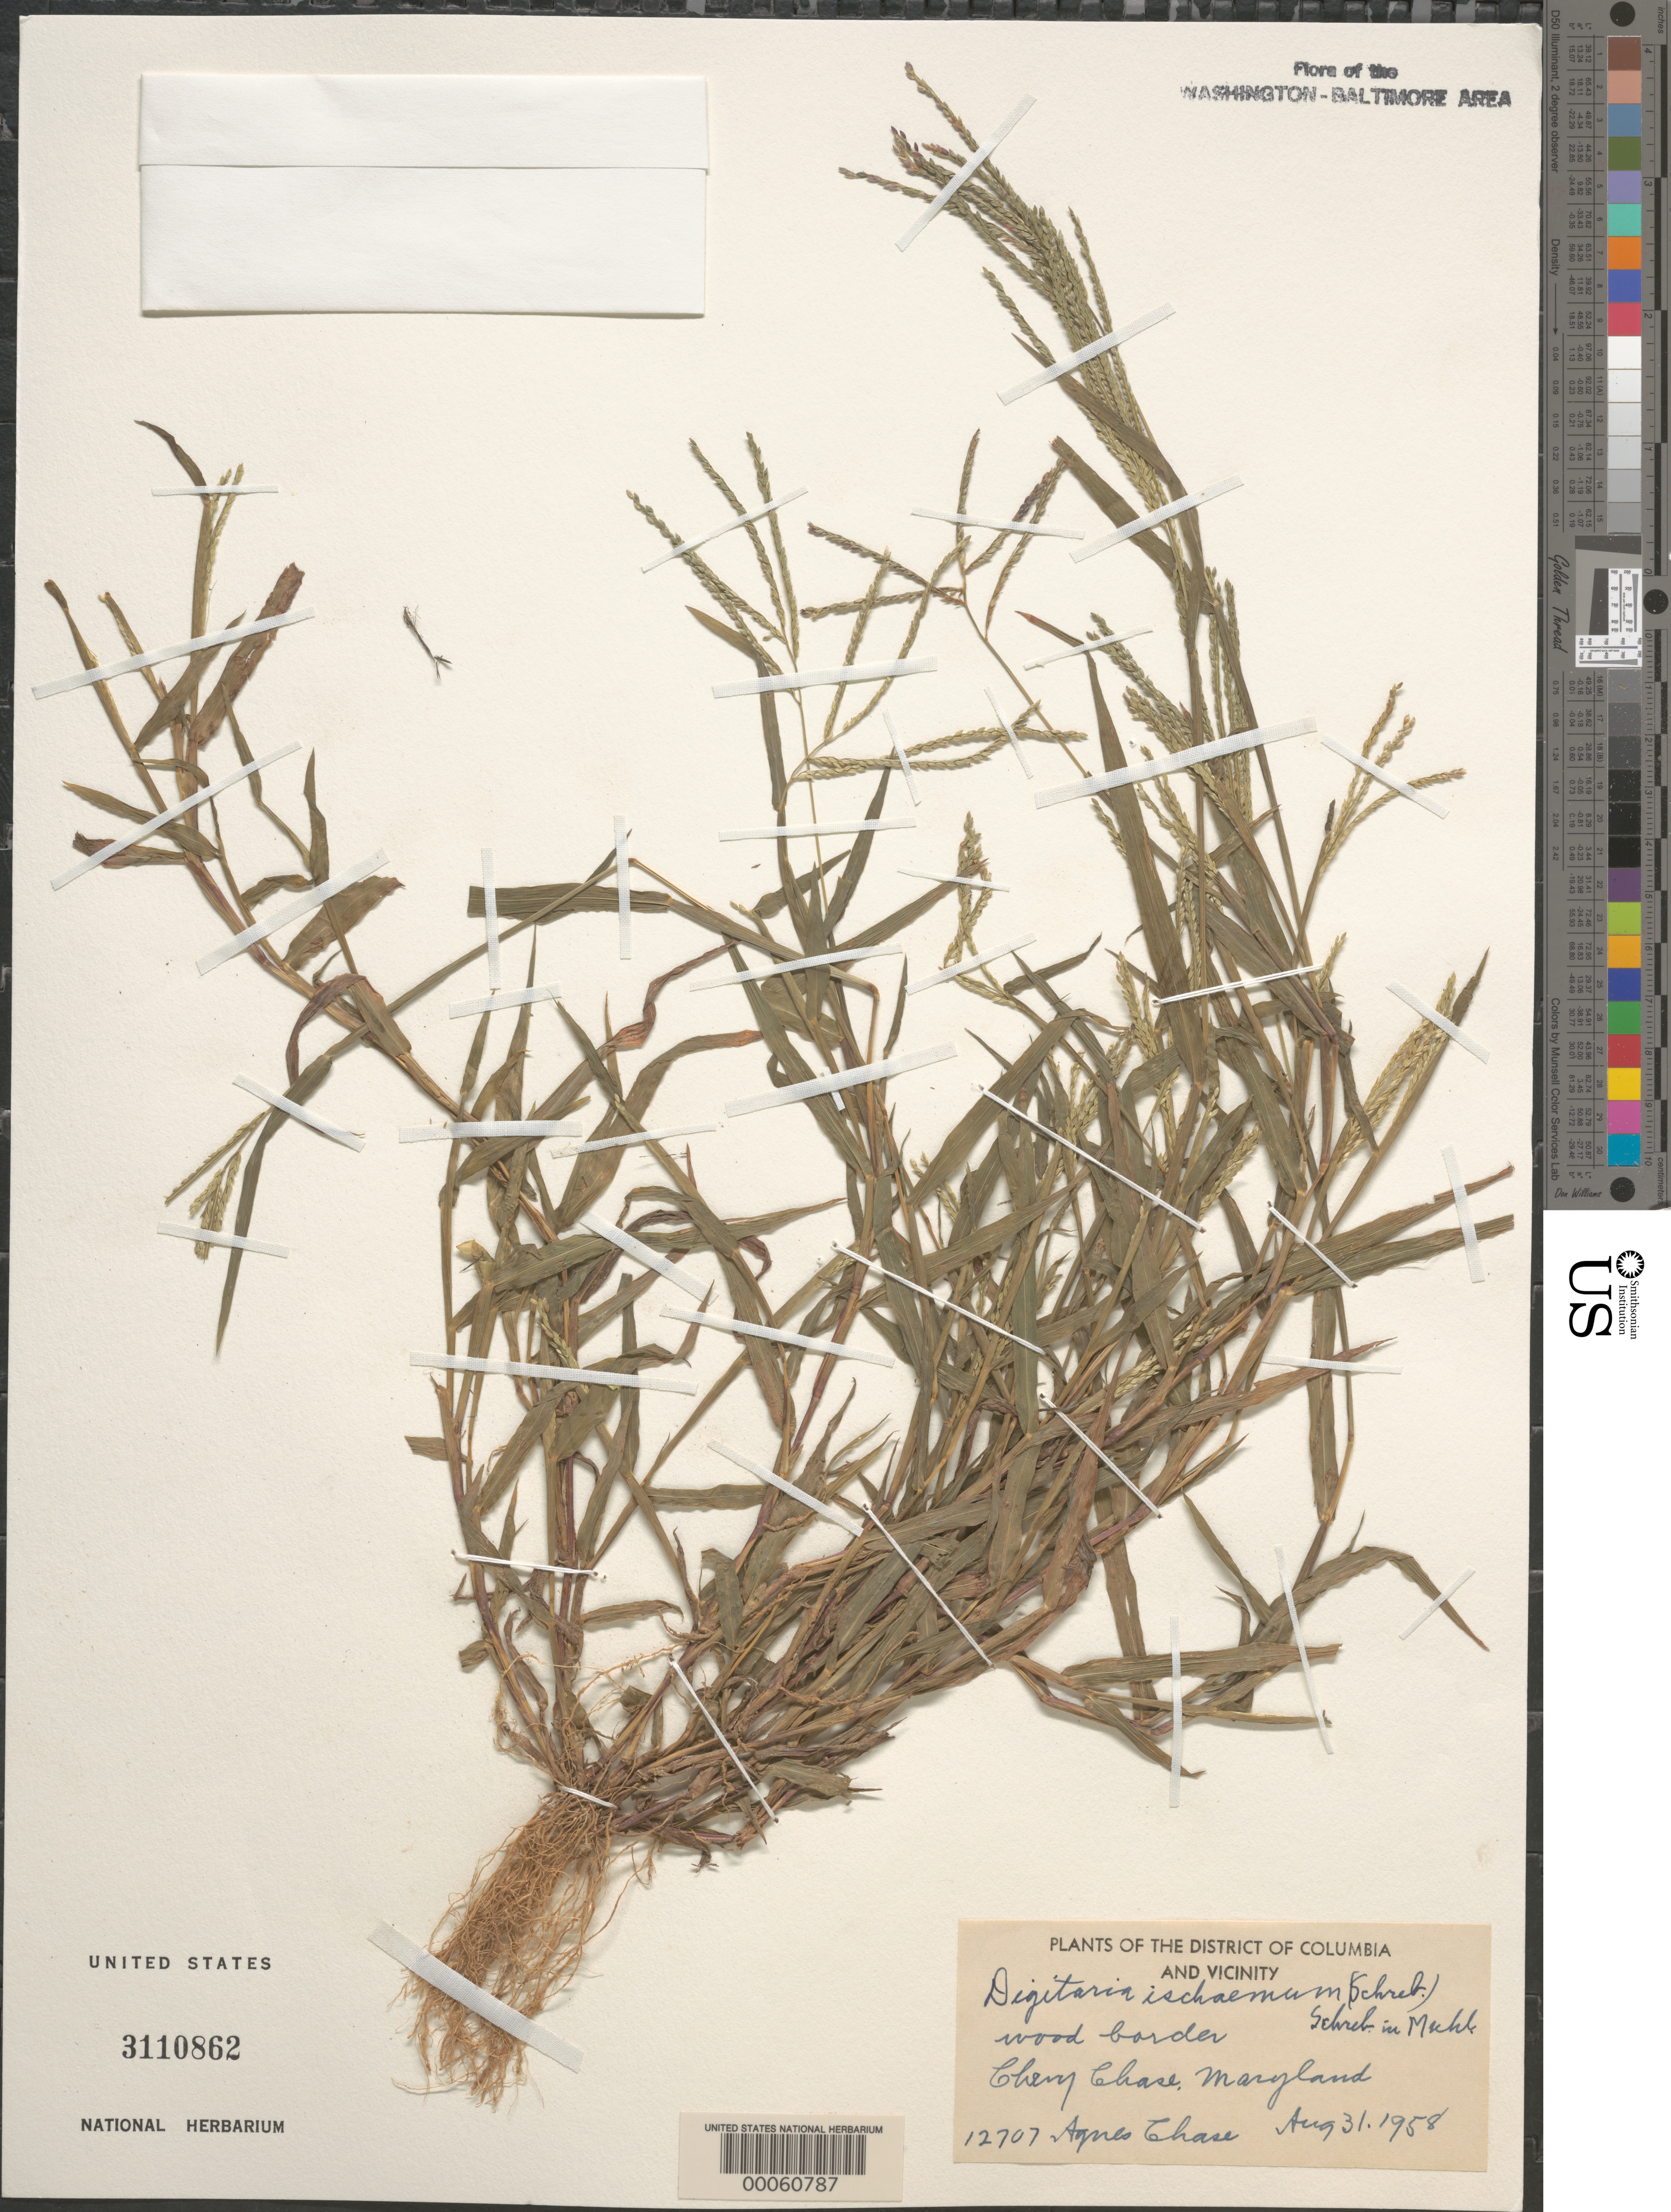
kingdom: Plantae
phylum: Tracheophyta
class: Liliopsida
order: Poales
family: Poaceae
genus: Digitaria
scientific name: Digitaria ischaemum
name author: (Schreber) Schreber ex Muhl.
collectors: A. Chase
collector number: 12707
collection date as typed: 31 Aug 1958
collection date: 1958-08-31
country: United States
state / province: Maryland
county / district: Montgomery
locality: Chevy Chase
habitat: Woods boarder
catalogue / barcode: US 3110862